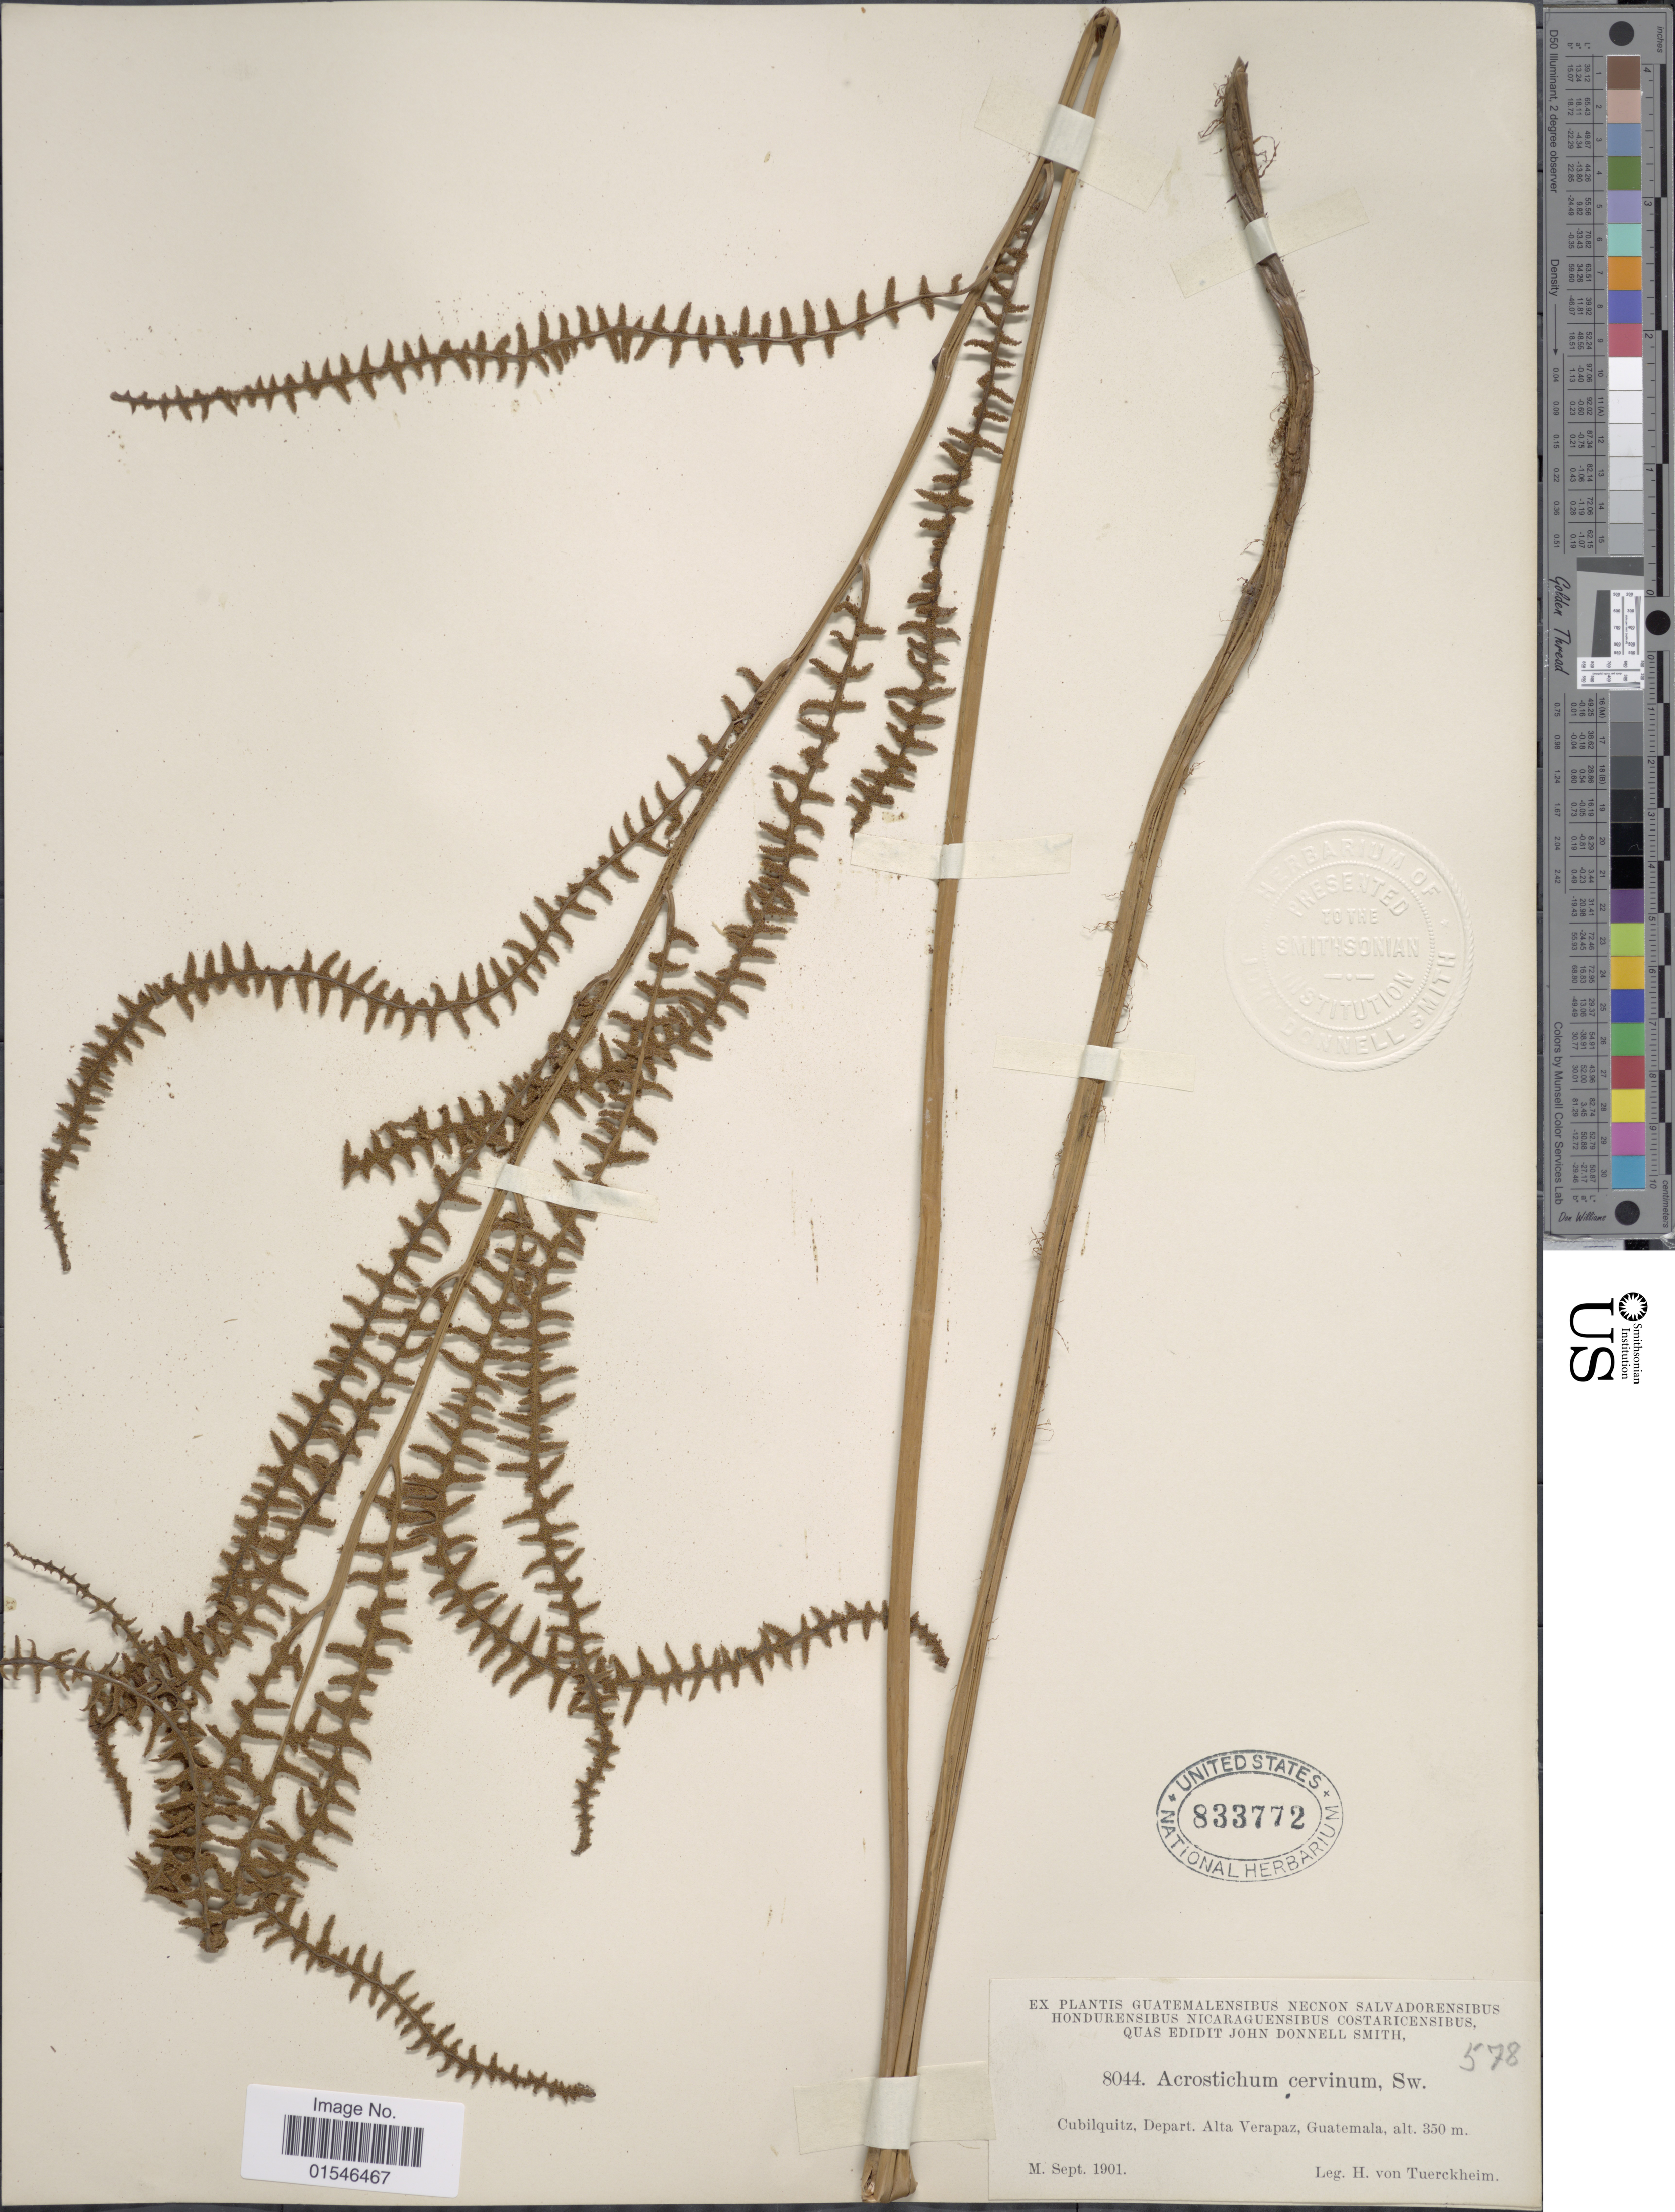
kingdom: Plantae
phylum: Tracheophyta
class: Polypodiopsida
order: Polypodiales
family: Dryopteridaceae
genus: Olfersia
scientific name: Olfersia cervina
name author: (L.) Kunze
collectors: H. von Türckheim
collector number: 8044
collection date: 1901-09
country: Guatemala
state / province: Alta Verapaz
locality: Cubilquitz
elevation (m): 350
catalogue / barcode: US 833772